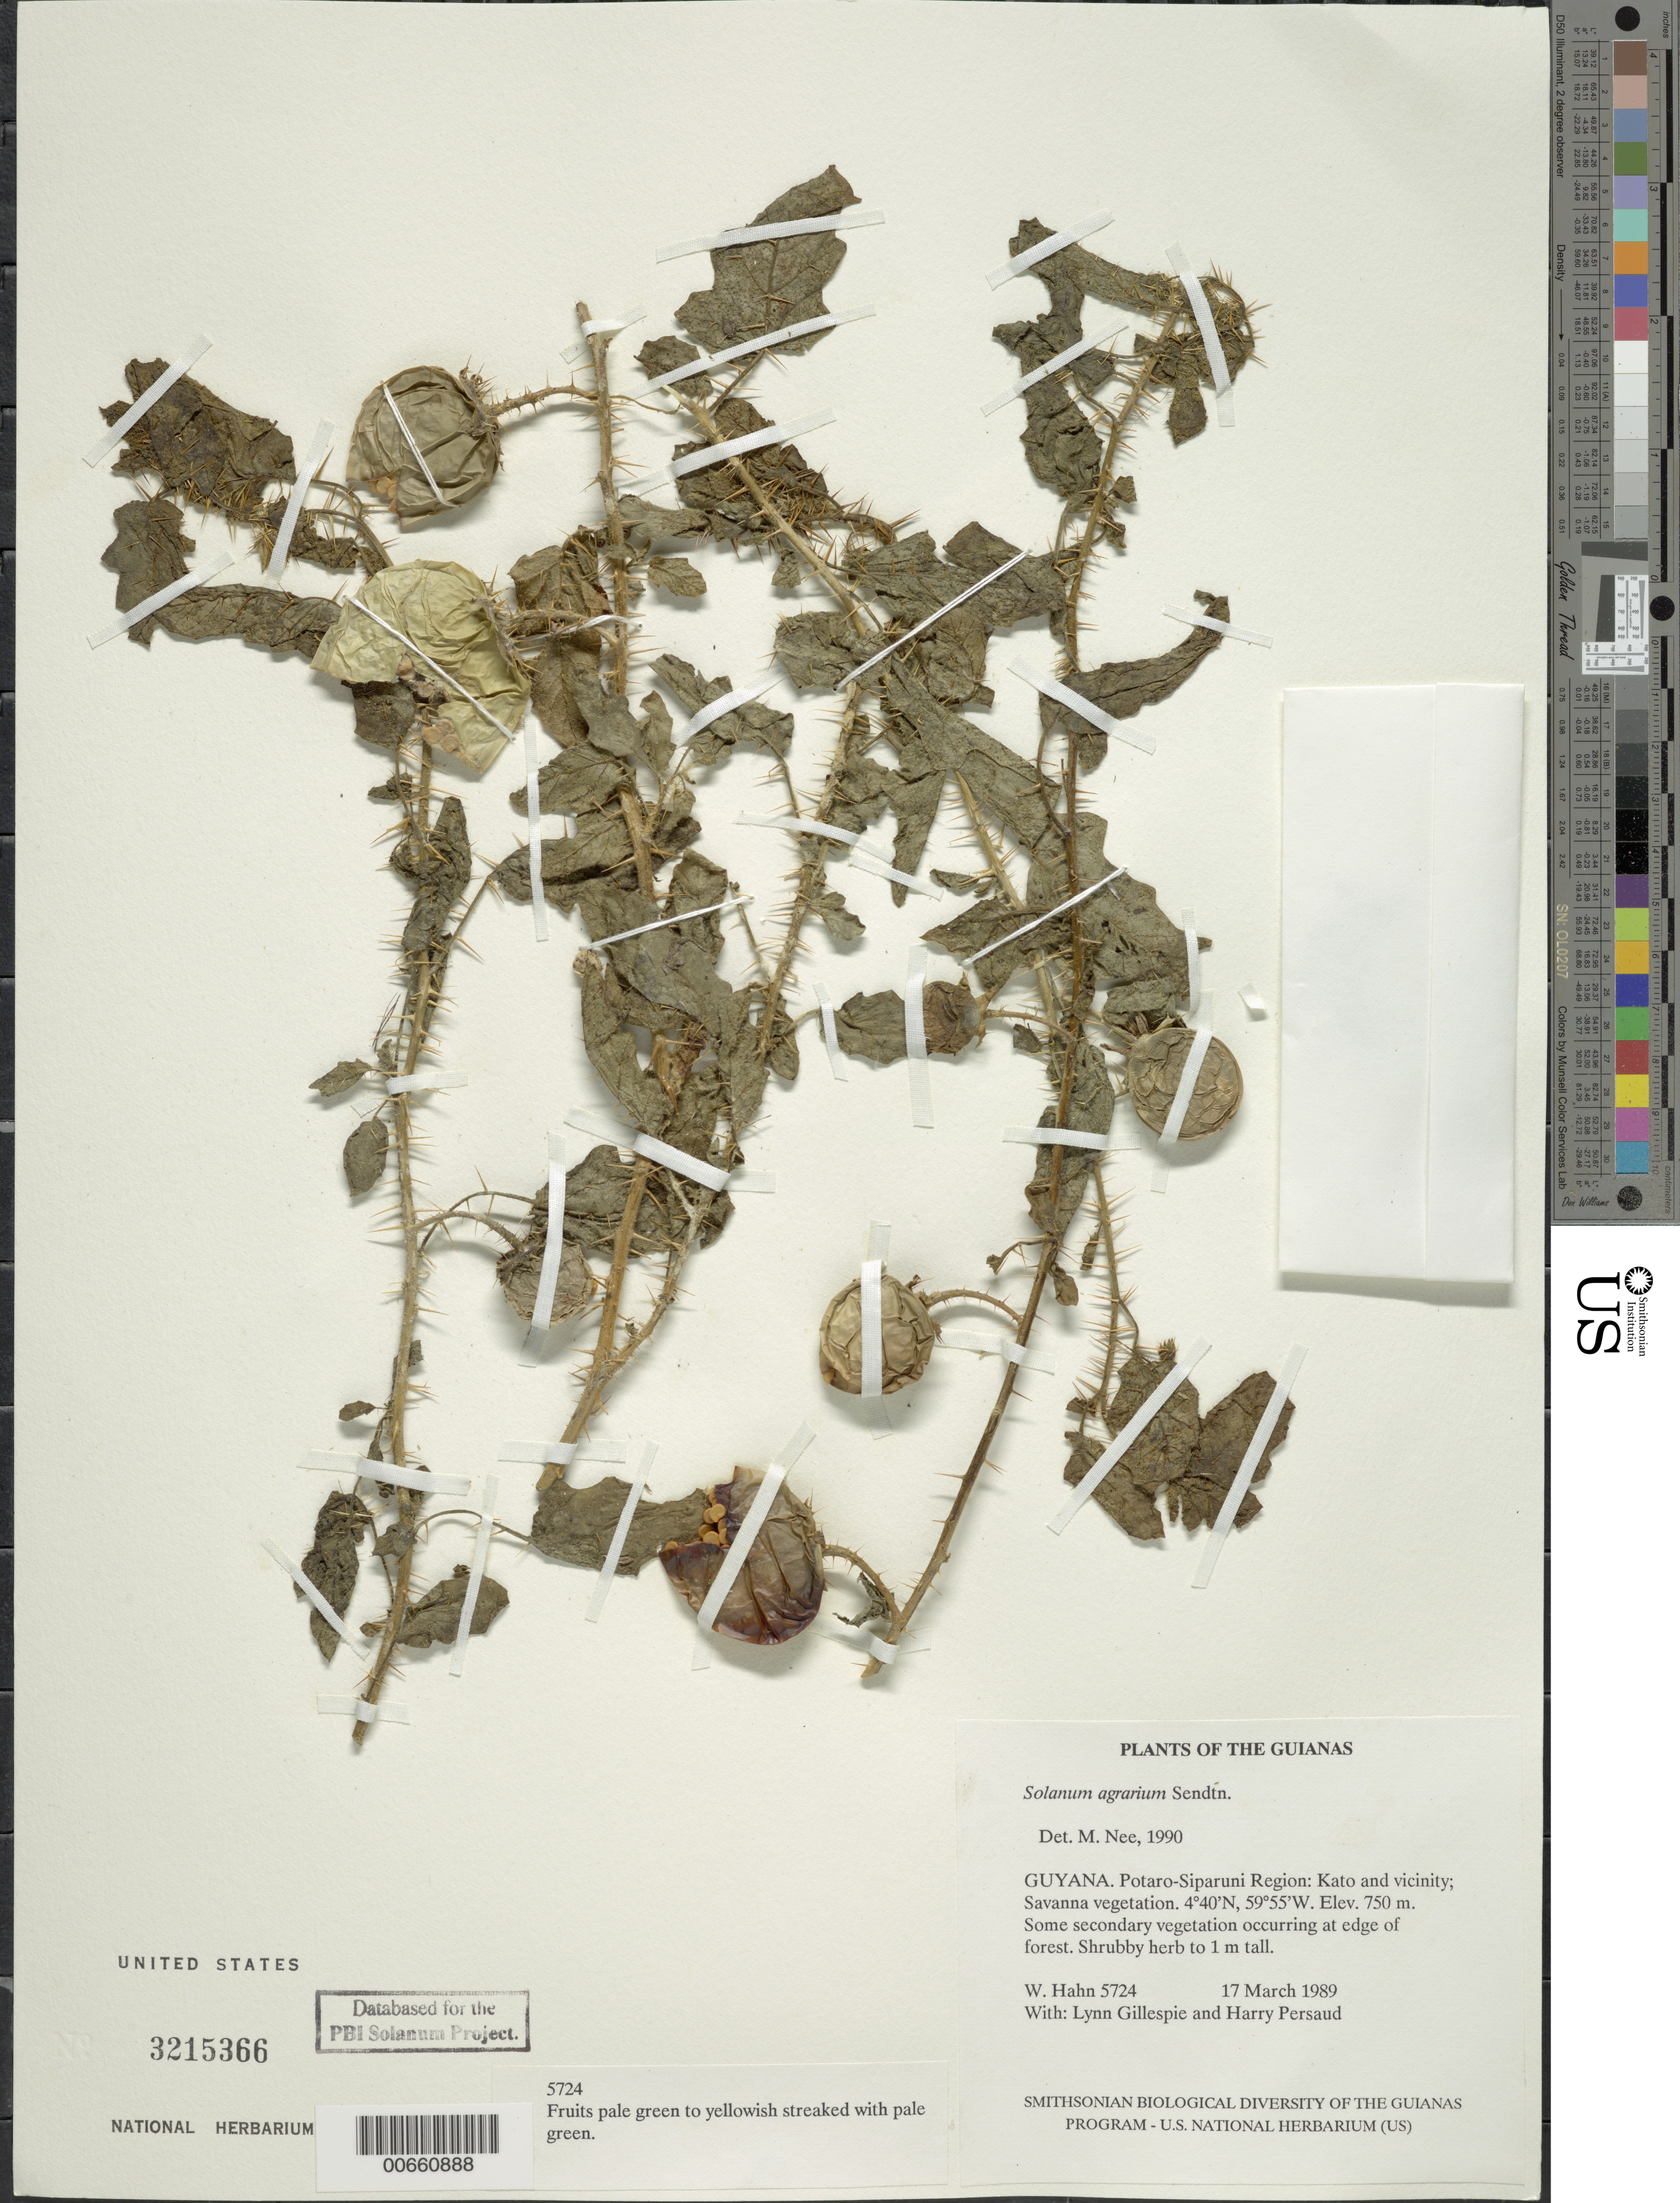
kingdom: Plantae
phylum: Tracheophyta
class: Magnoliopsida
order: Solanales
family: Solanaceae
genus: Solanum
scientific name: Solanum agrarium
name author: Sendtn.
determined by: Nee, Michael H.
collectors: W. Hahn, L. J. Gillespie & H. Persaud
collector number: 5724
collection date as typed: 17 Mar 1989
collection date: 1989-03-17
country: Guyana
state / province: Potaro-Siparuni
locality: Kato and vicinity.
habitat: Savanna vegetation. Some secondary vegetation occuring at edge of forest.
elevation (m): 750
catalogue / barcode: US 3215366